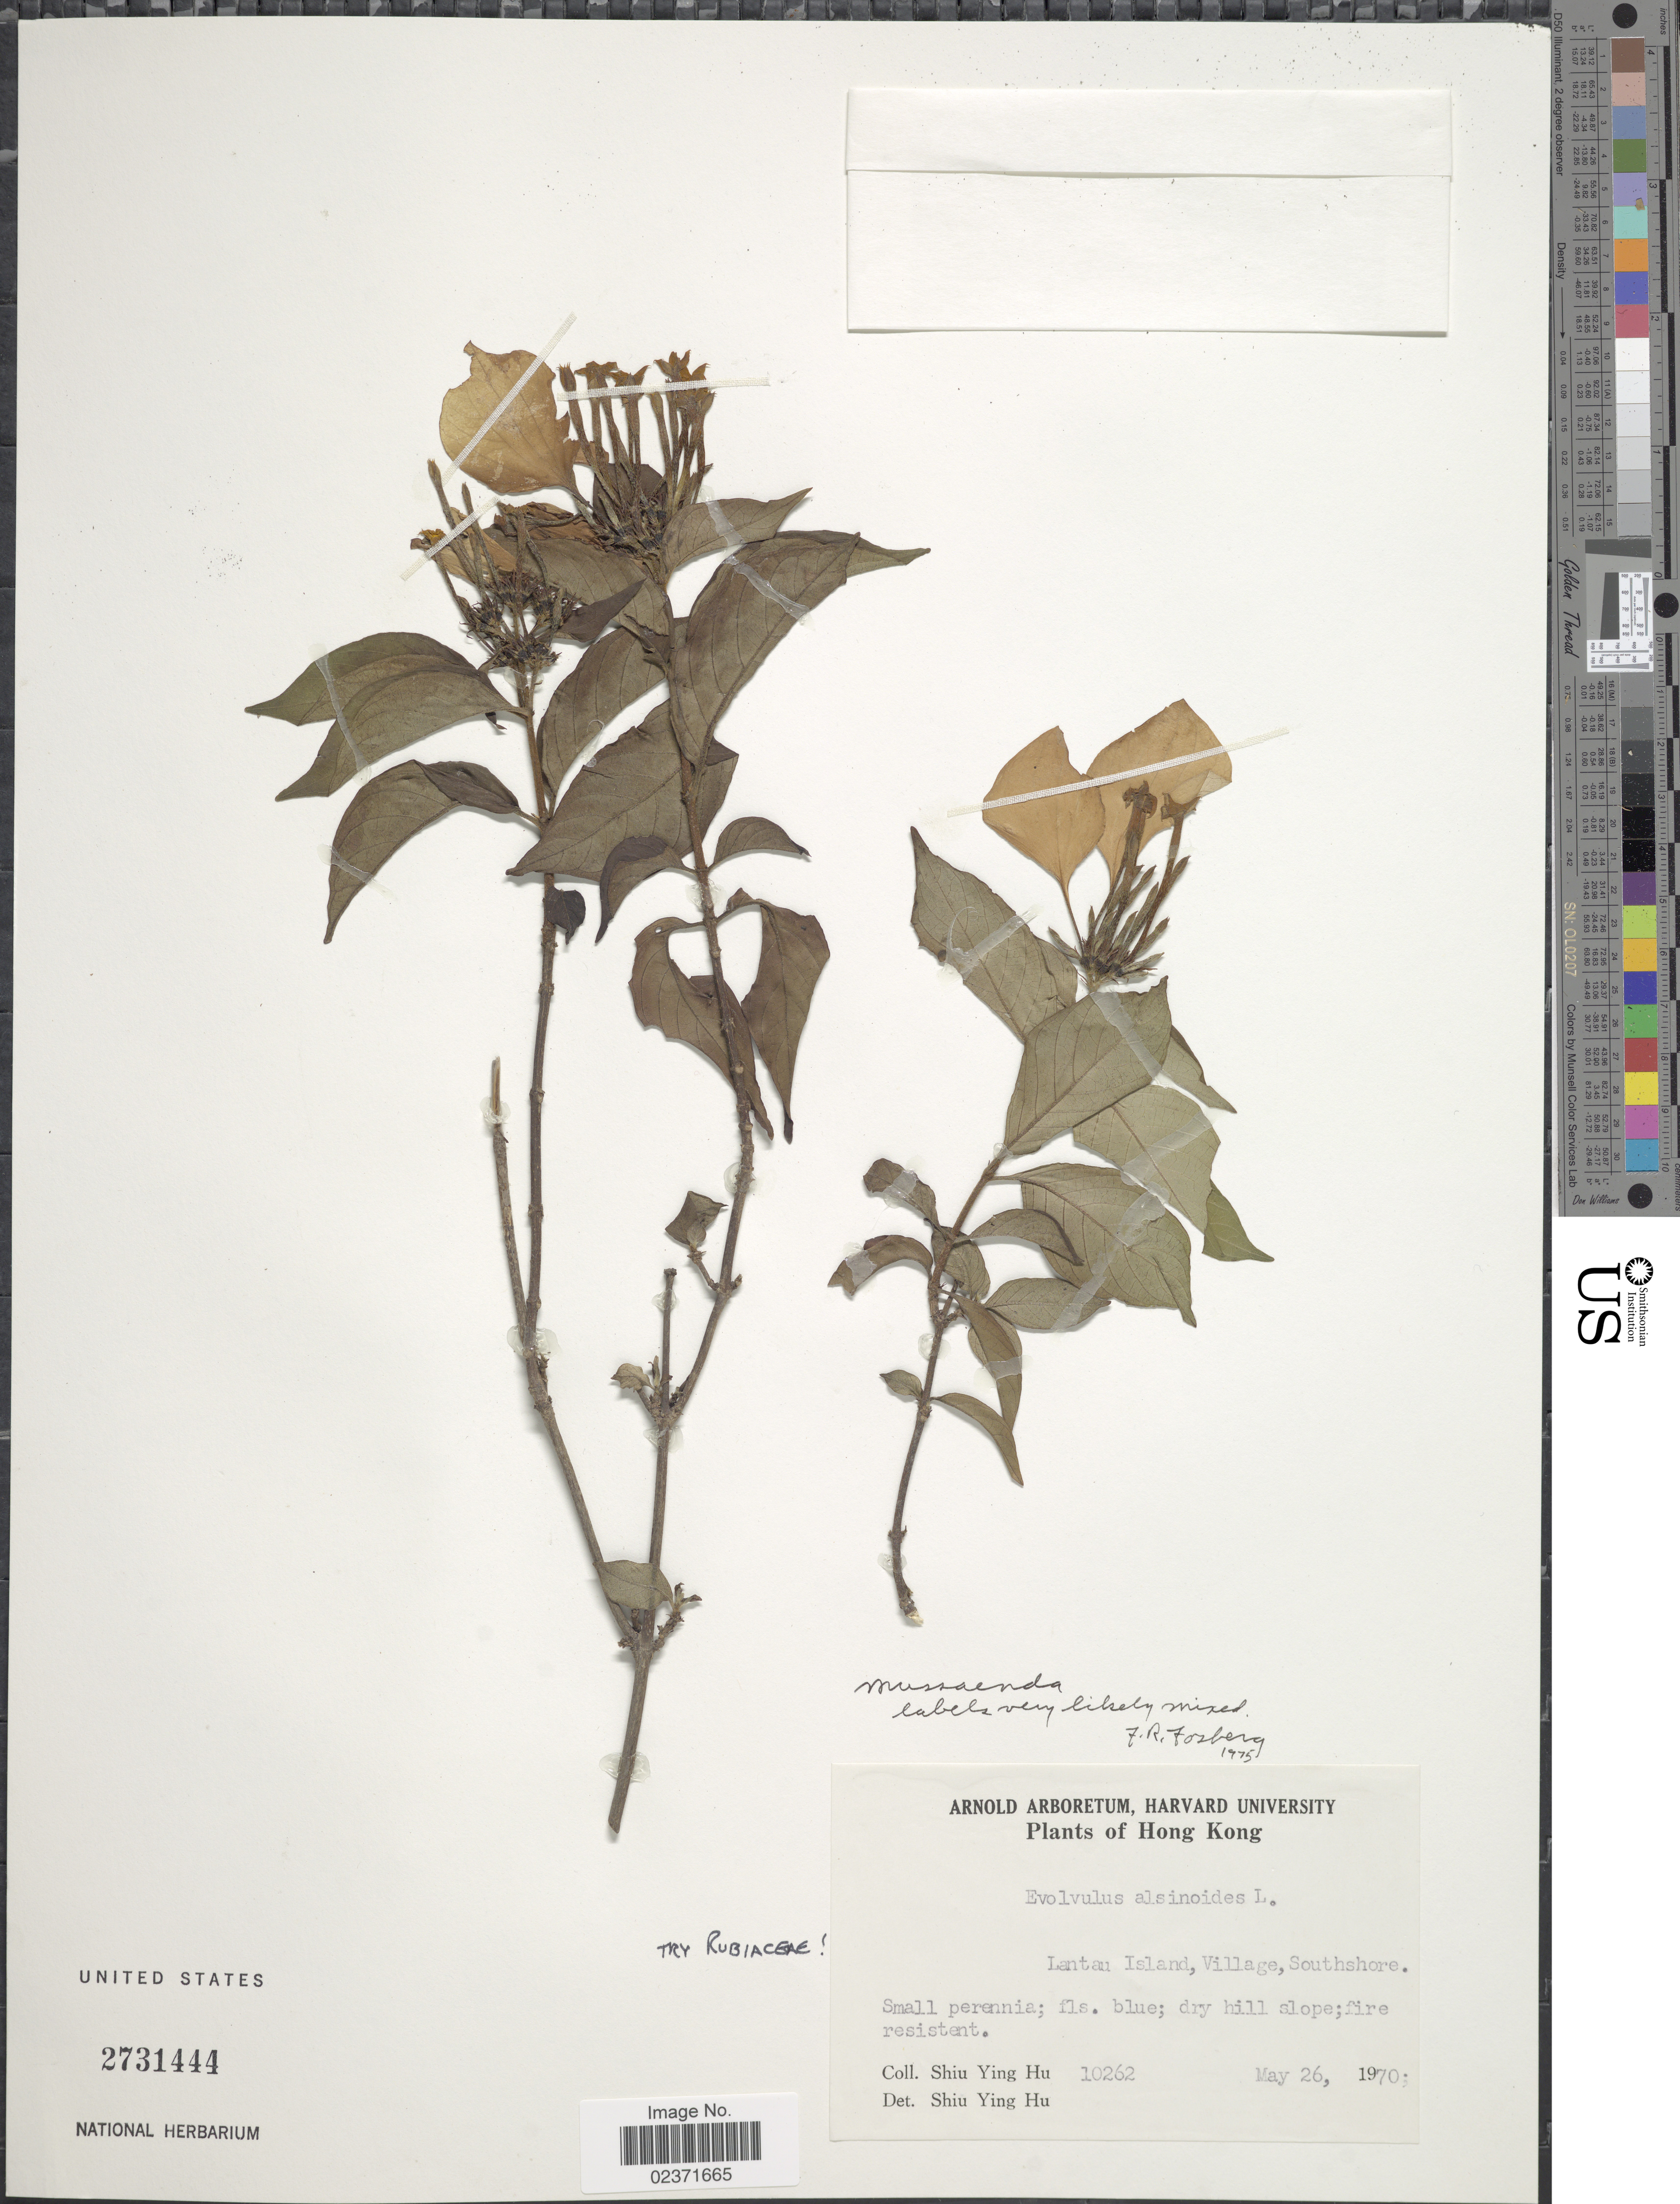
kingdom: Plantae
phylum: Tracheophyta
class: Magnoliopsida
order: Gentianales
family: Rubiaceae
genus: Mussaenda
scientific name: Mussaenda sp.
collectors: S. Y. Hu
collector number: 10262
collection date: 1970-05-26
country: China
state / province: Hong Kong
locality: Lantau Island, Village, Southshore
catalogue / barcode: US 2731444